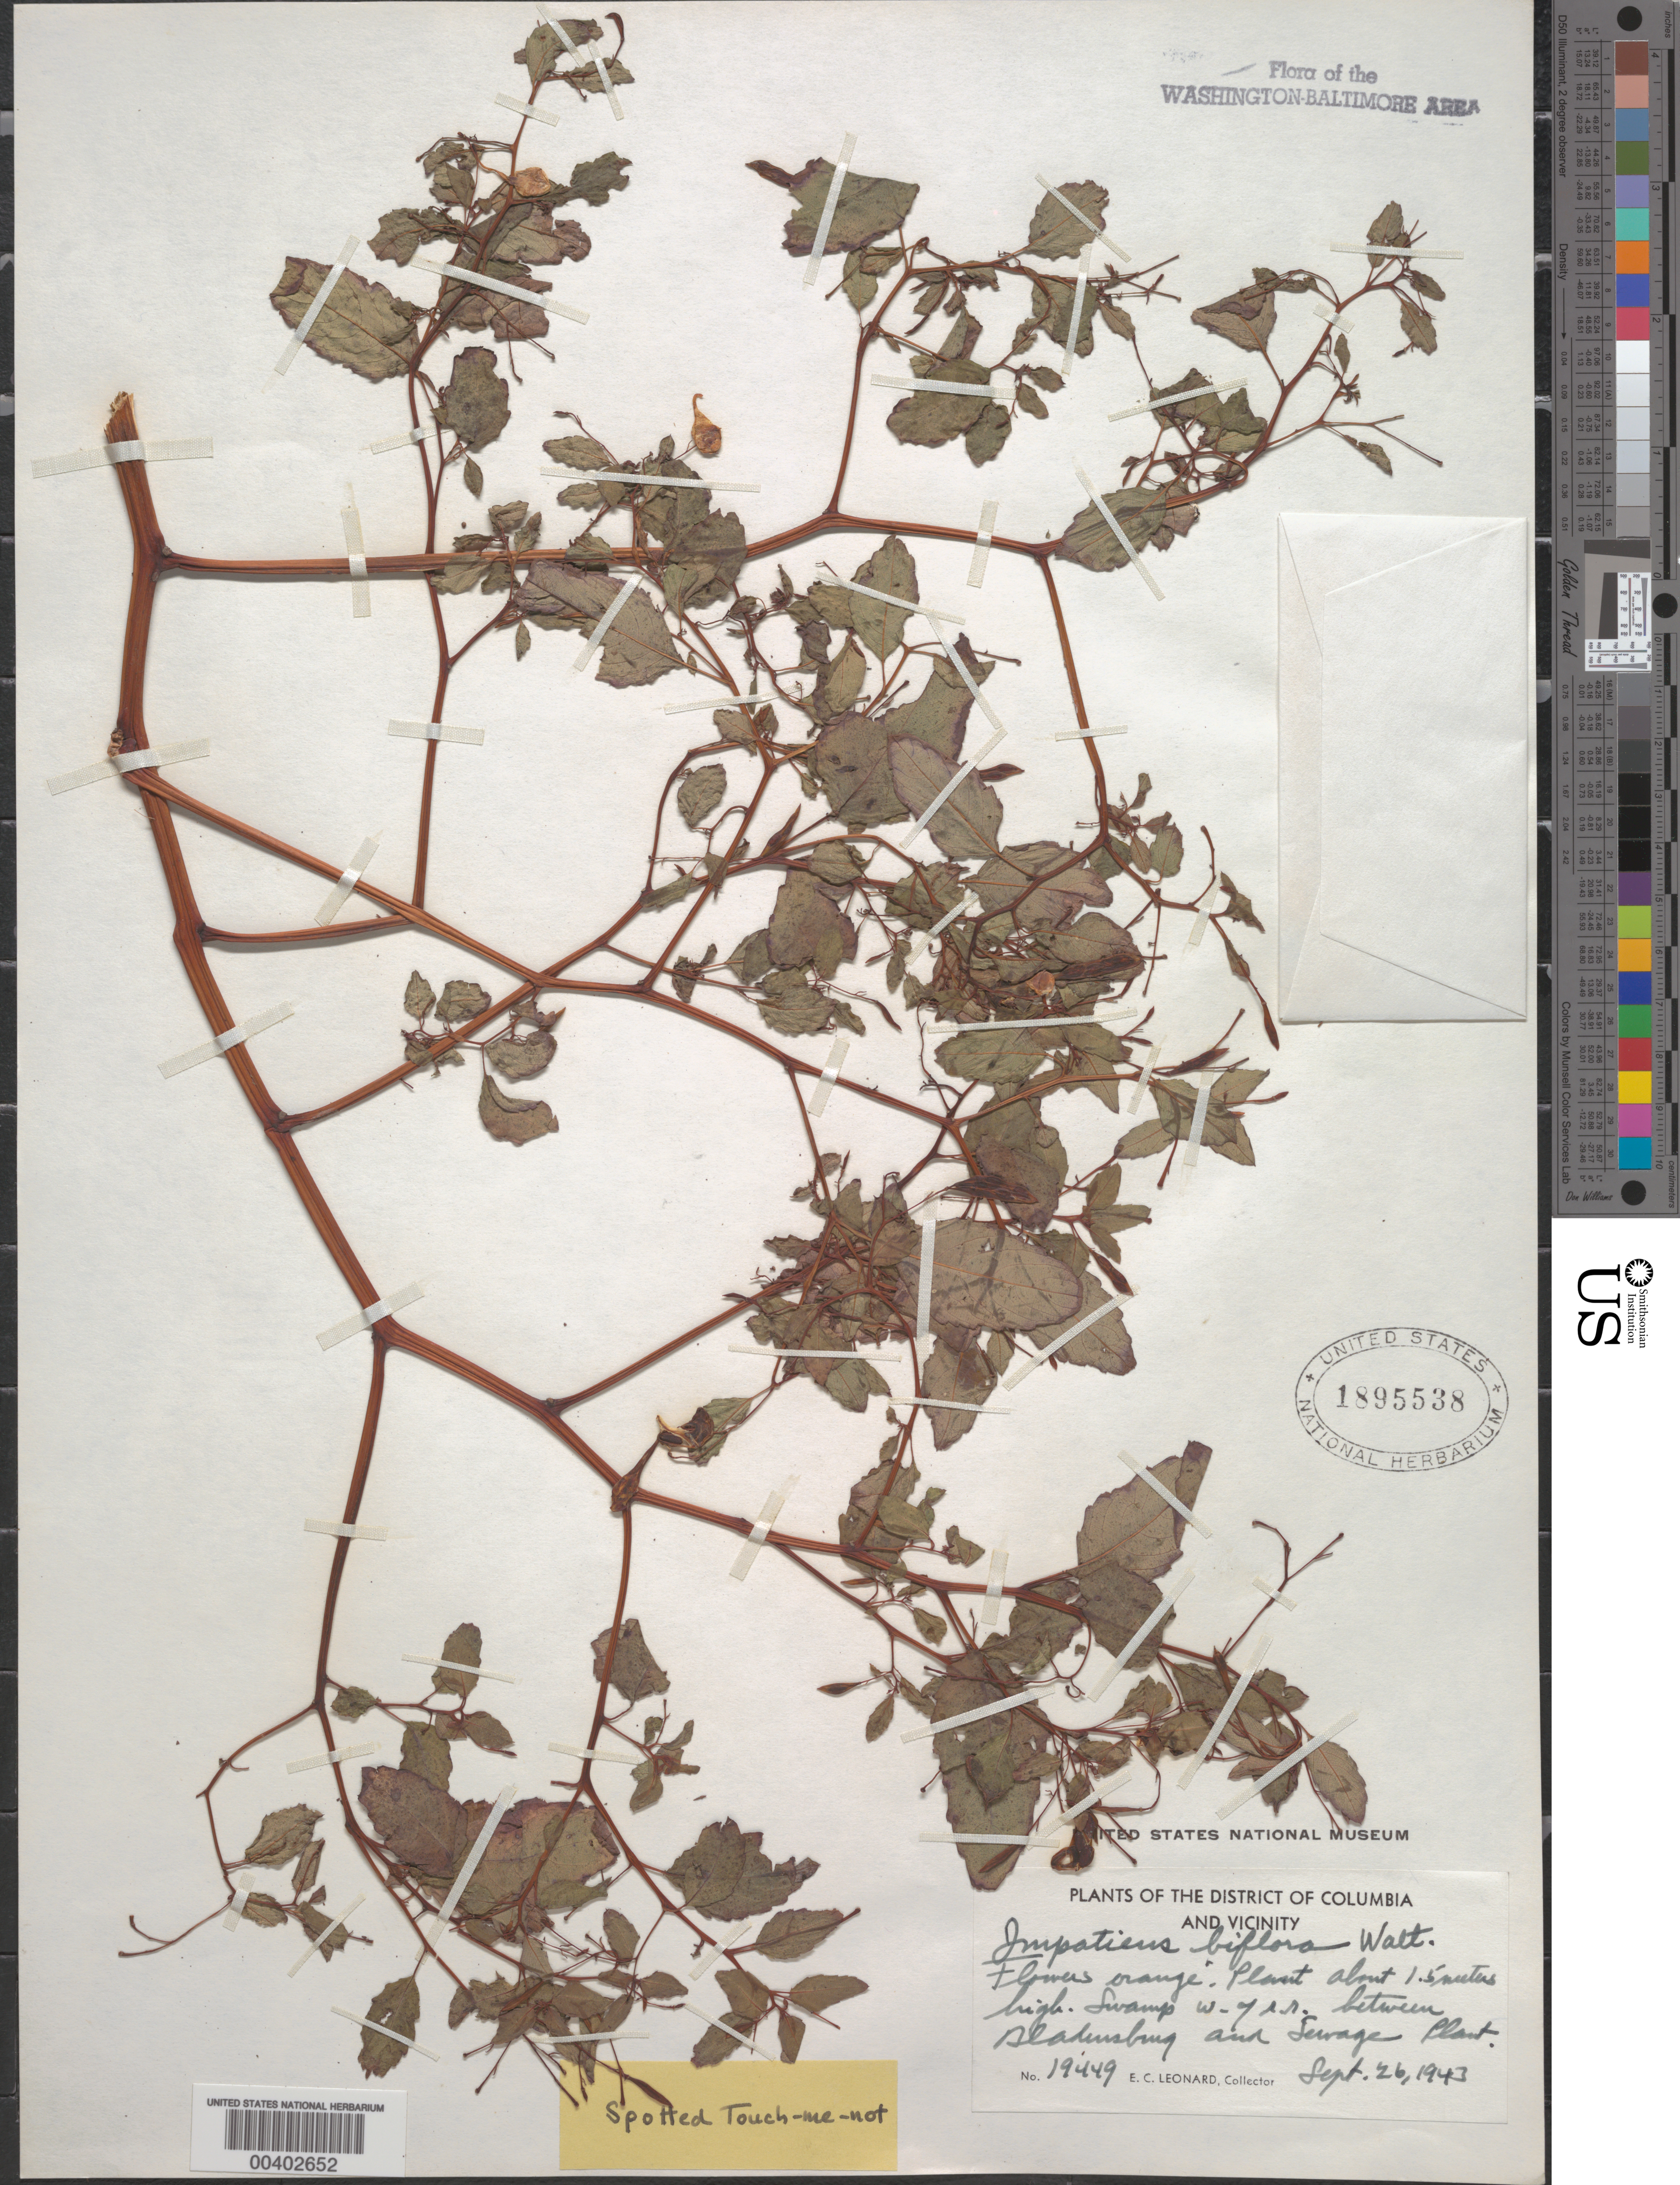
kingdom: Plantae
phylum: Tracheophyta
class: Magnoliopsida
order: Ericales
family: Balsaminaceae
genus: Impatiens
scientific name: Impatiens capensis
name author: Meerb.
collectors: E. C. Leonard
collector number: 19449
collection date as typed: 26 Sep 1943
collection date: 1943-09-26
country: United States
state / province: Maryland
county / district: Prince George's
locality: between Bladensburg and Sewage Plant, west of Railroad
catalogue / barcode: US 1895538